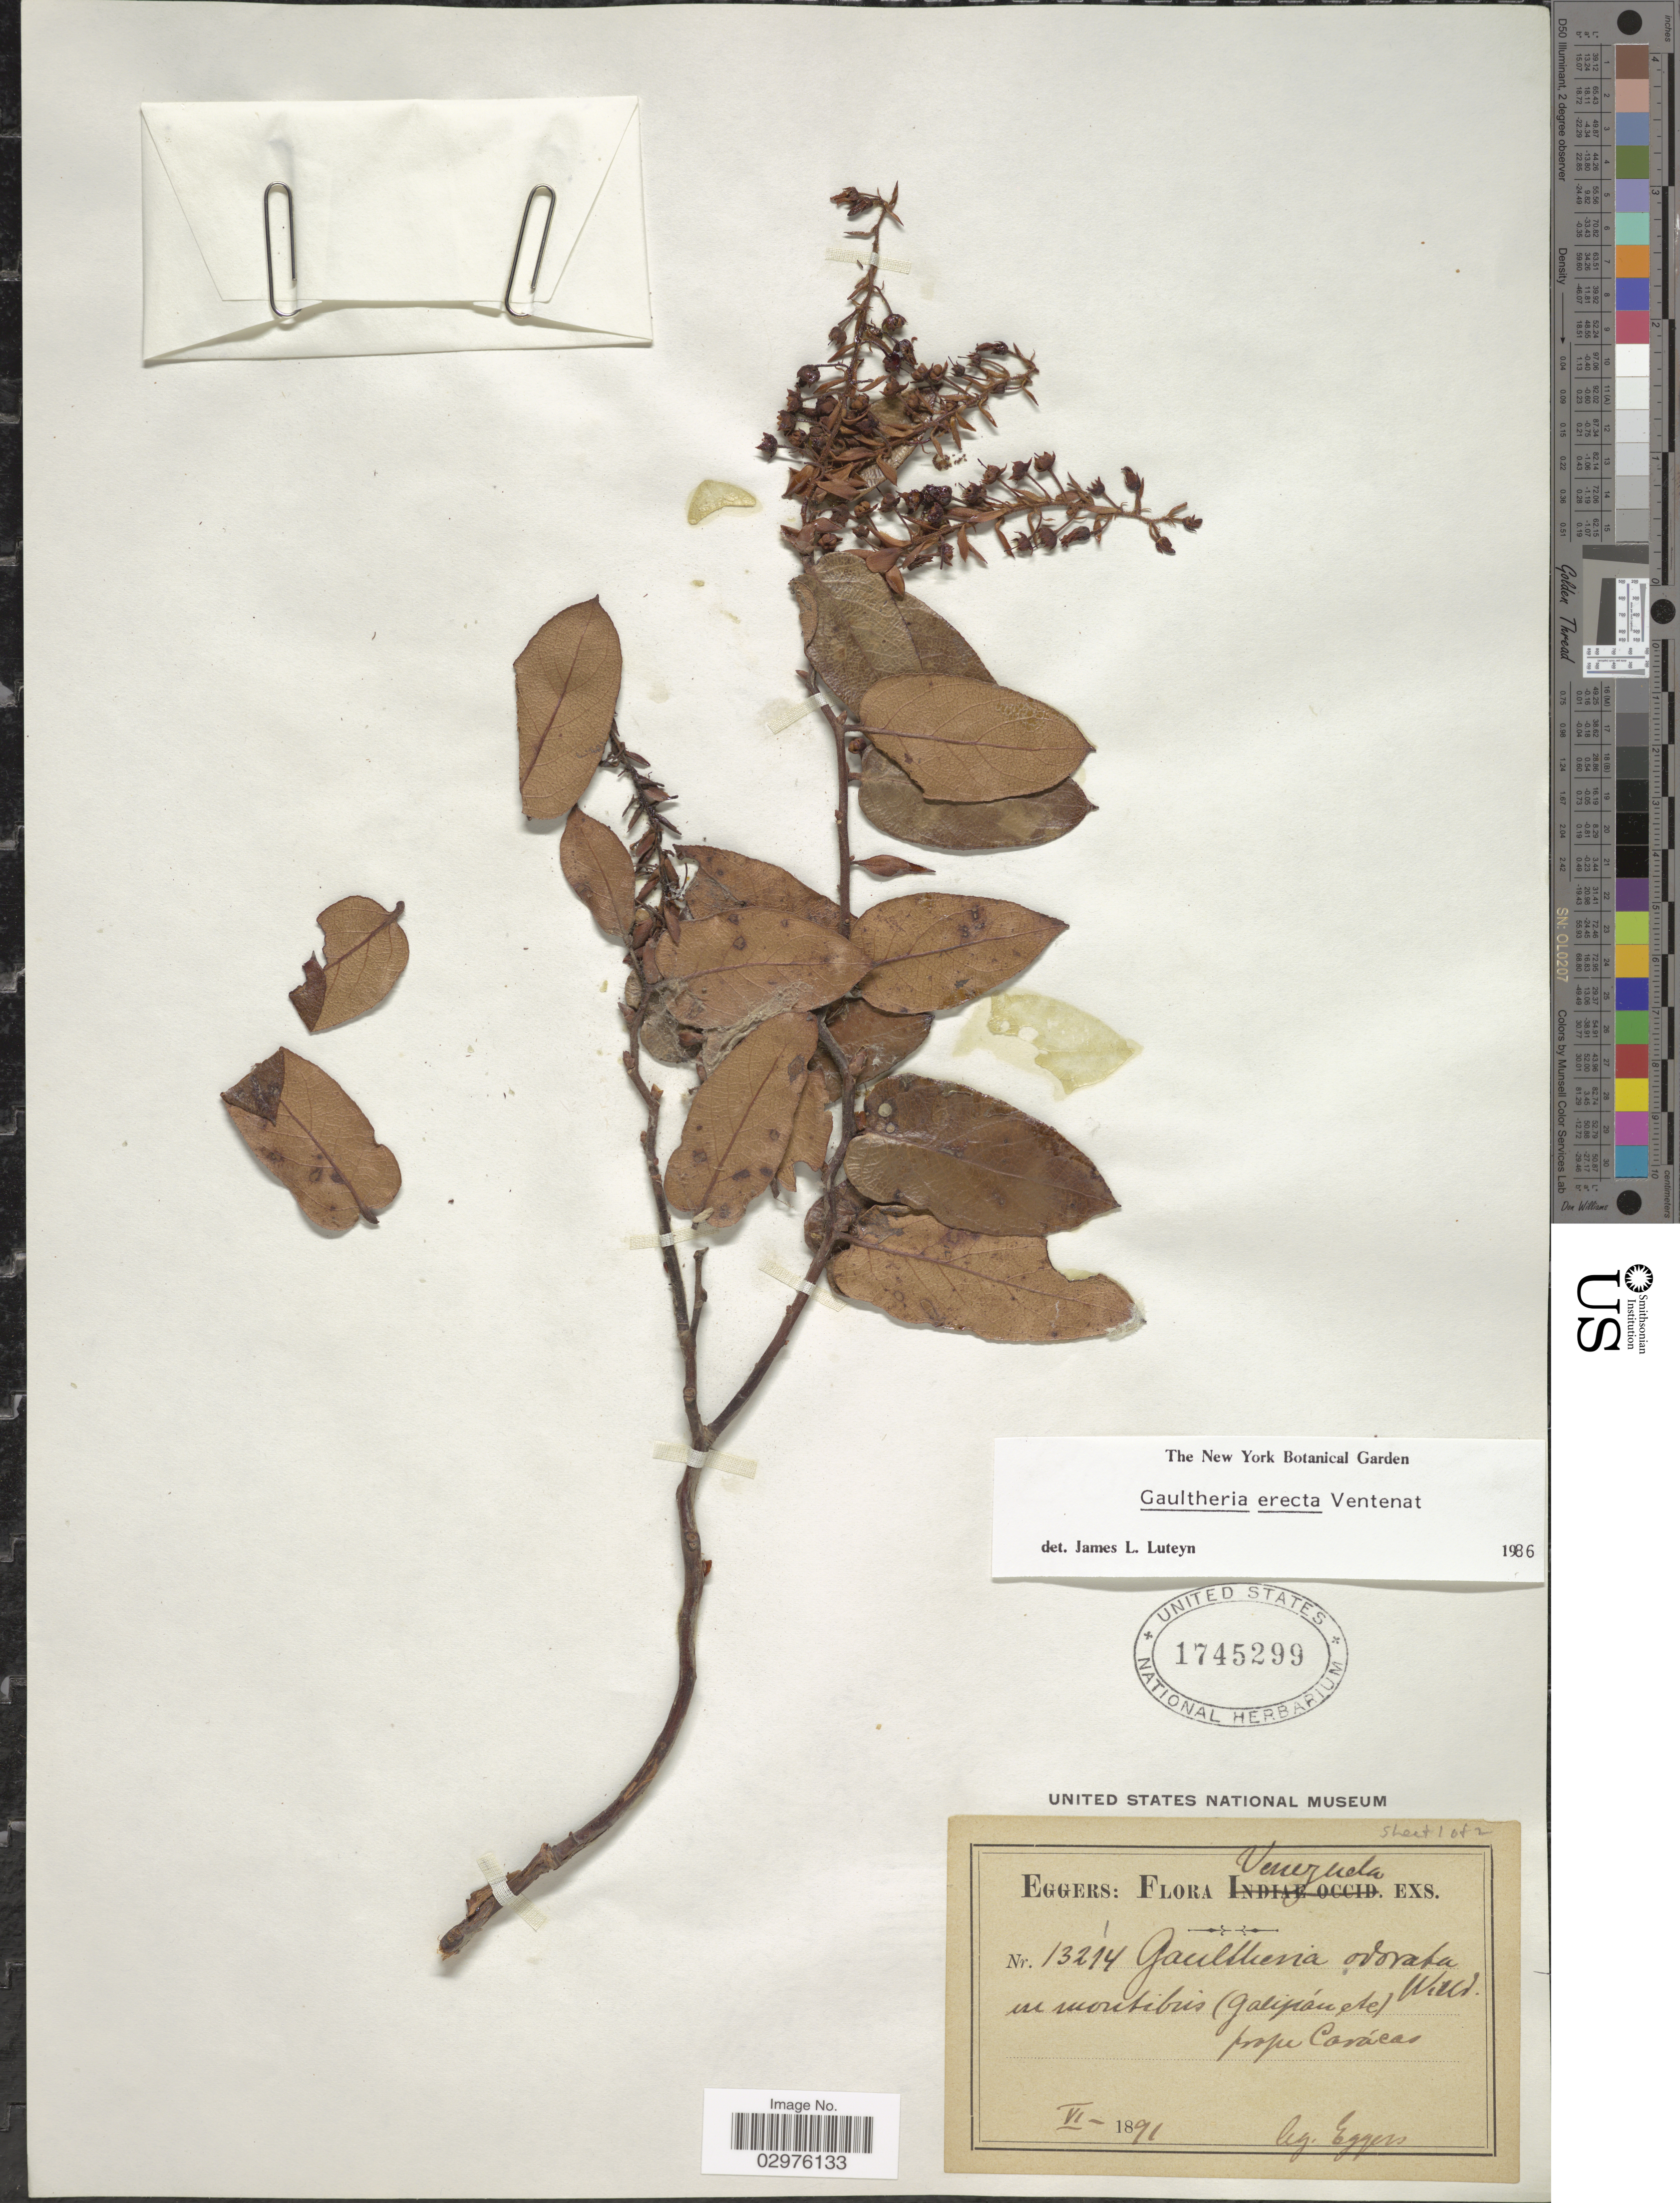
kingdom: Plantae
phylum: Tracheophyta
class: Magnoliopsida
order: Ericales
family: Ericaceae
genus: Gaultheria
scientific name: Gaultheria erecta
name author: Vent.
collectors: -. Eggers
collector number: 13214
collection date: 1891-06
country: Venezuela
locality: In montibus (Galipán etc) prope Carácas.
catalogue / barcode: US 1745299